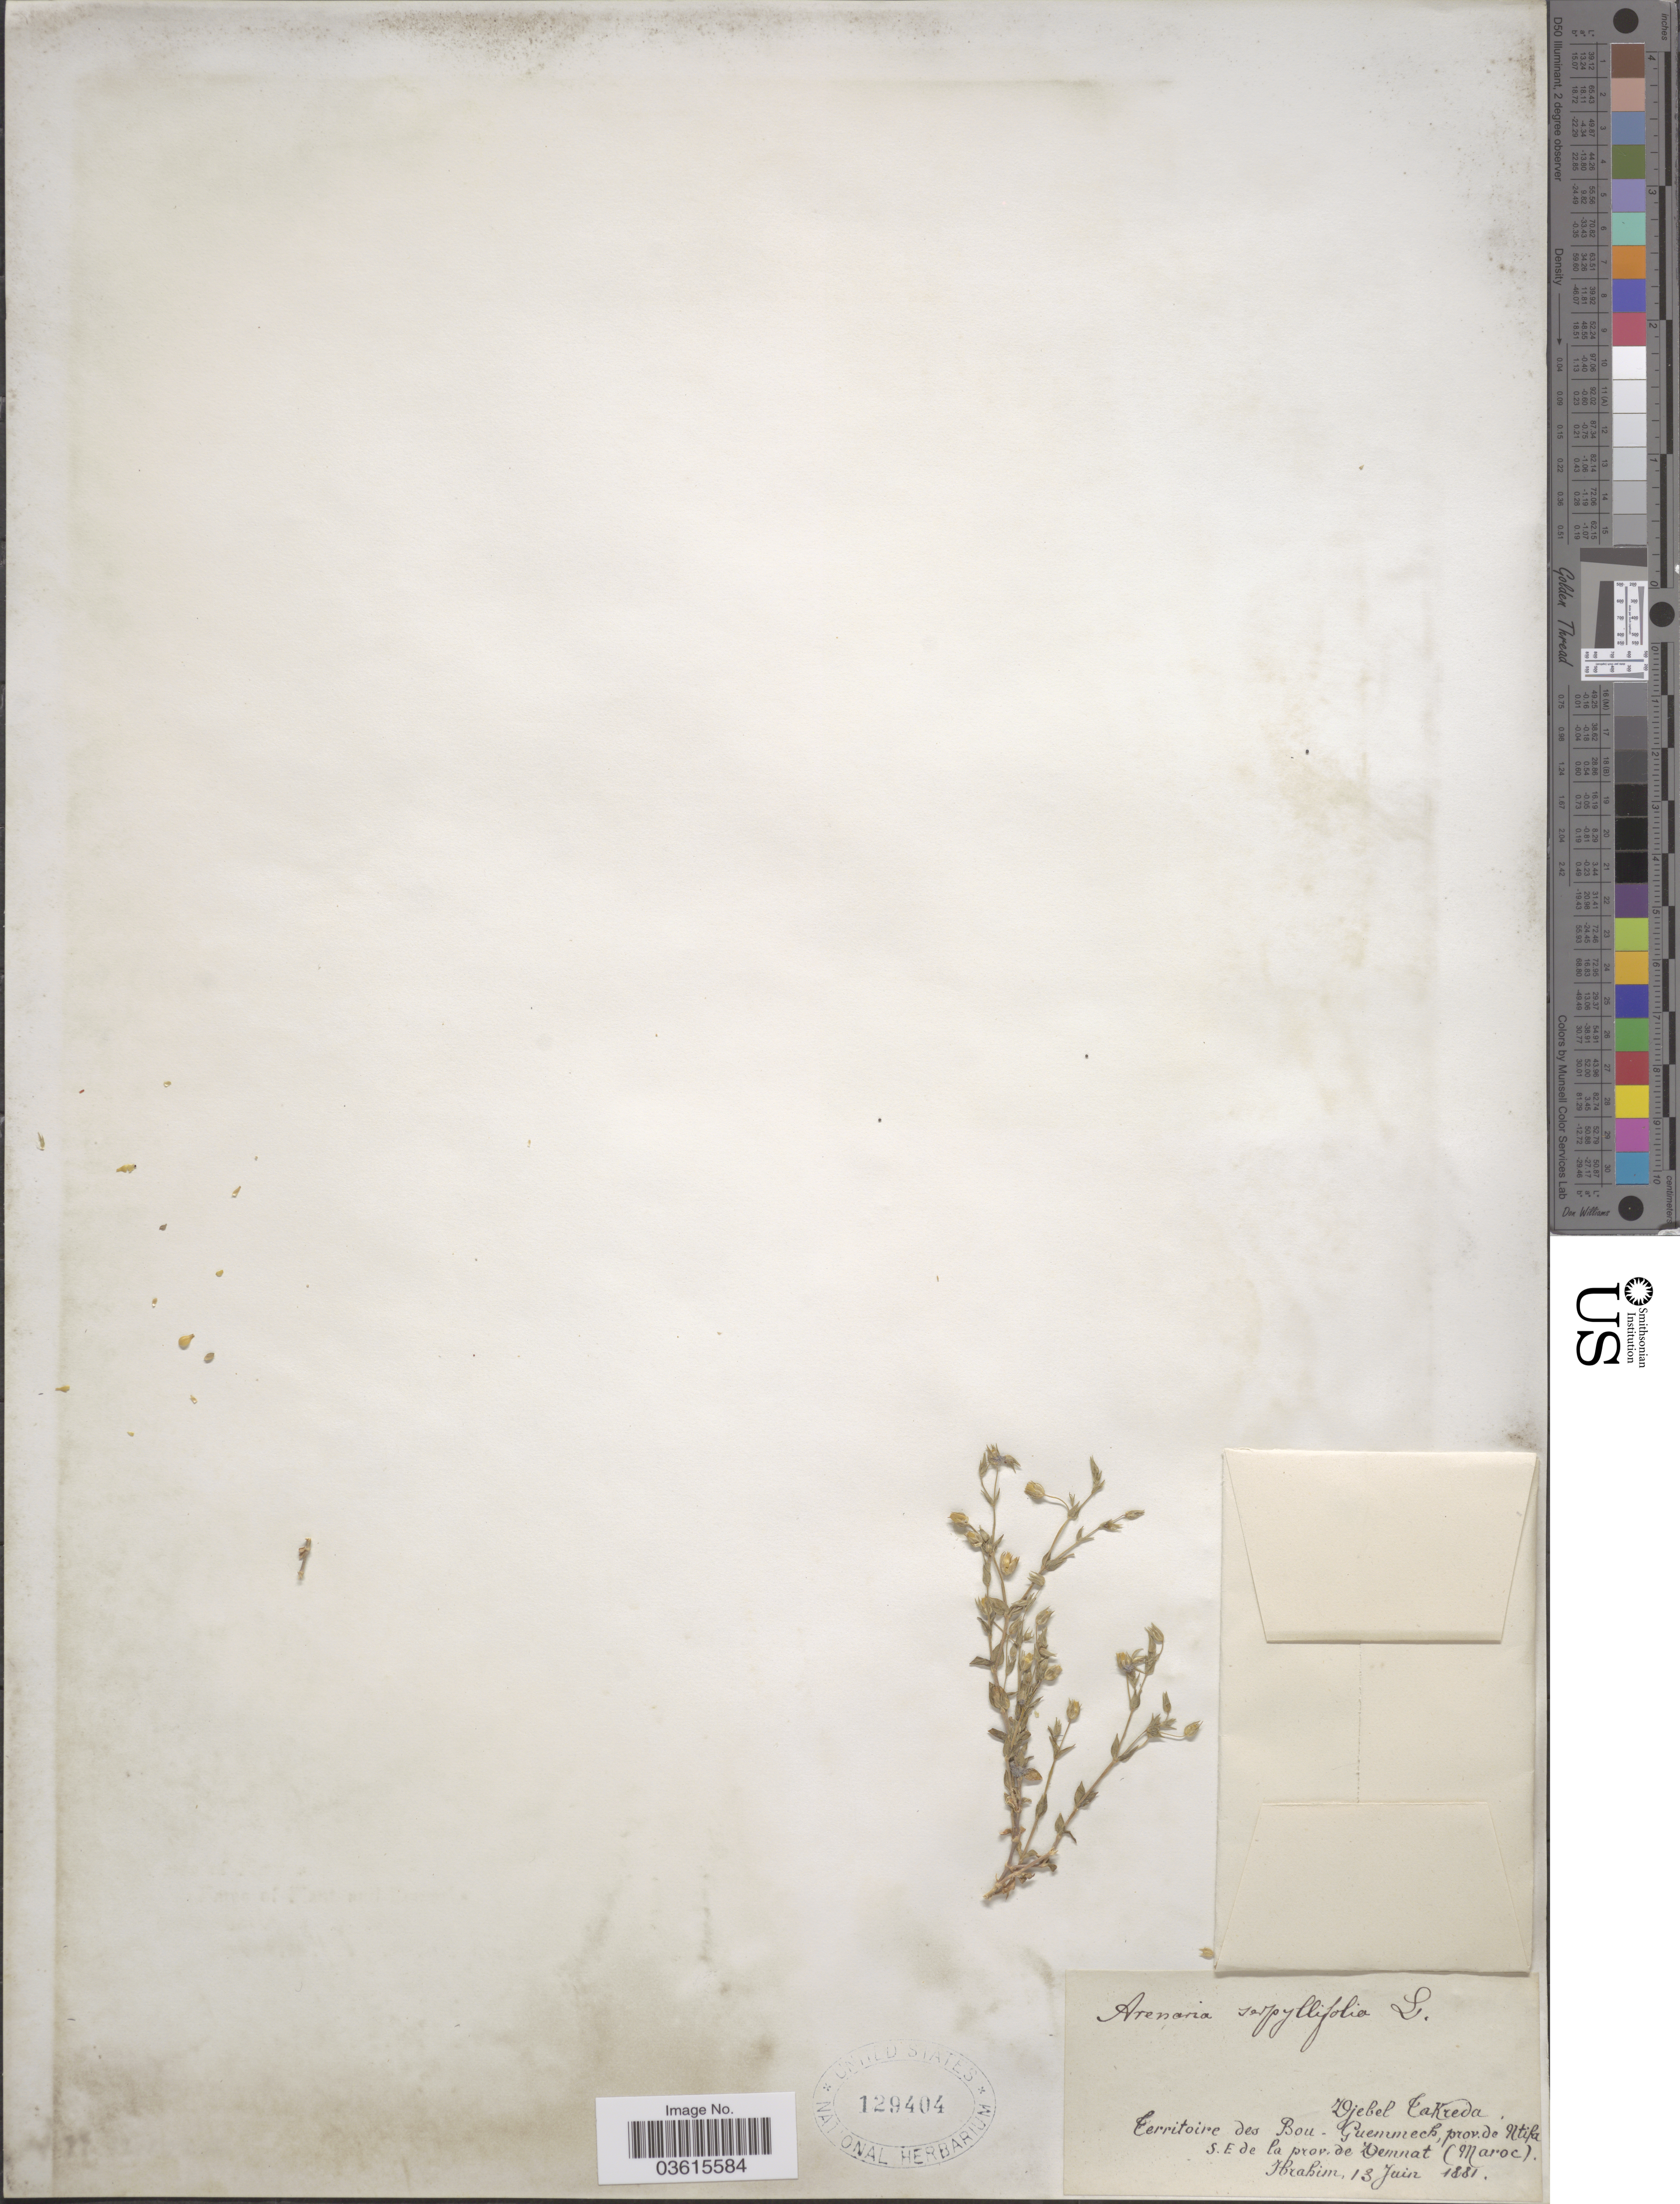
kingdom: Plantae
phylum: Tracheophyta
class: Magnoliopsida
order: Caryophyllales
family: Caryophyllaceae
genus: Arenaria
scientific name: Arenaria serpyllifolia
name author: L.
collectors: -. Ibrahim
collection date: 1881-06-13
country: Morocco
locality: Djebel Takreda. Territoire des Bou-Guemmech, prov. de Ntifa, S.E. de la prov. de Demnat (Maroc).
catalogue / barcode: US 129404